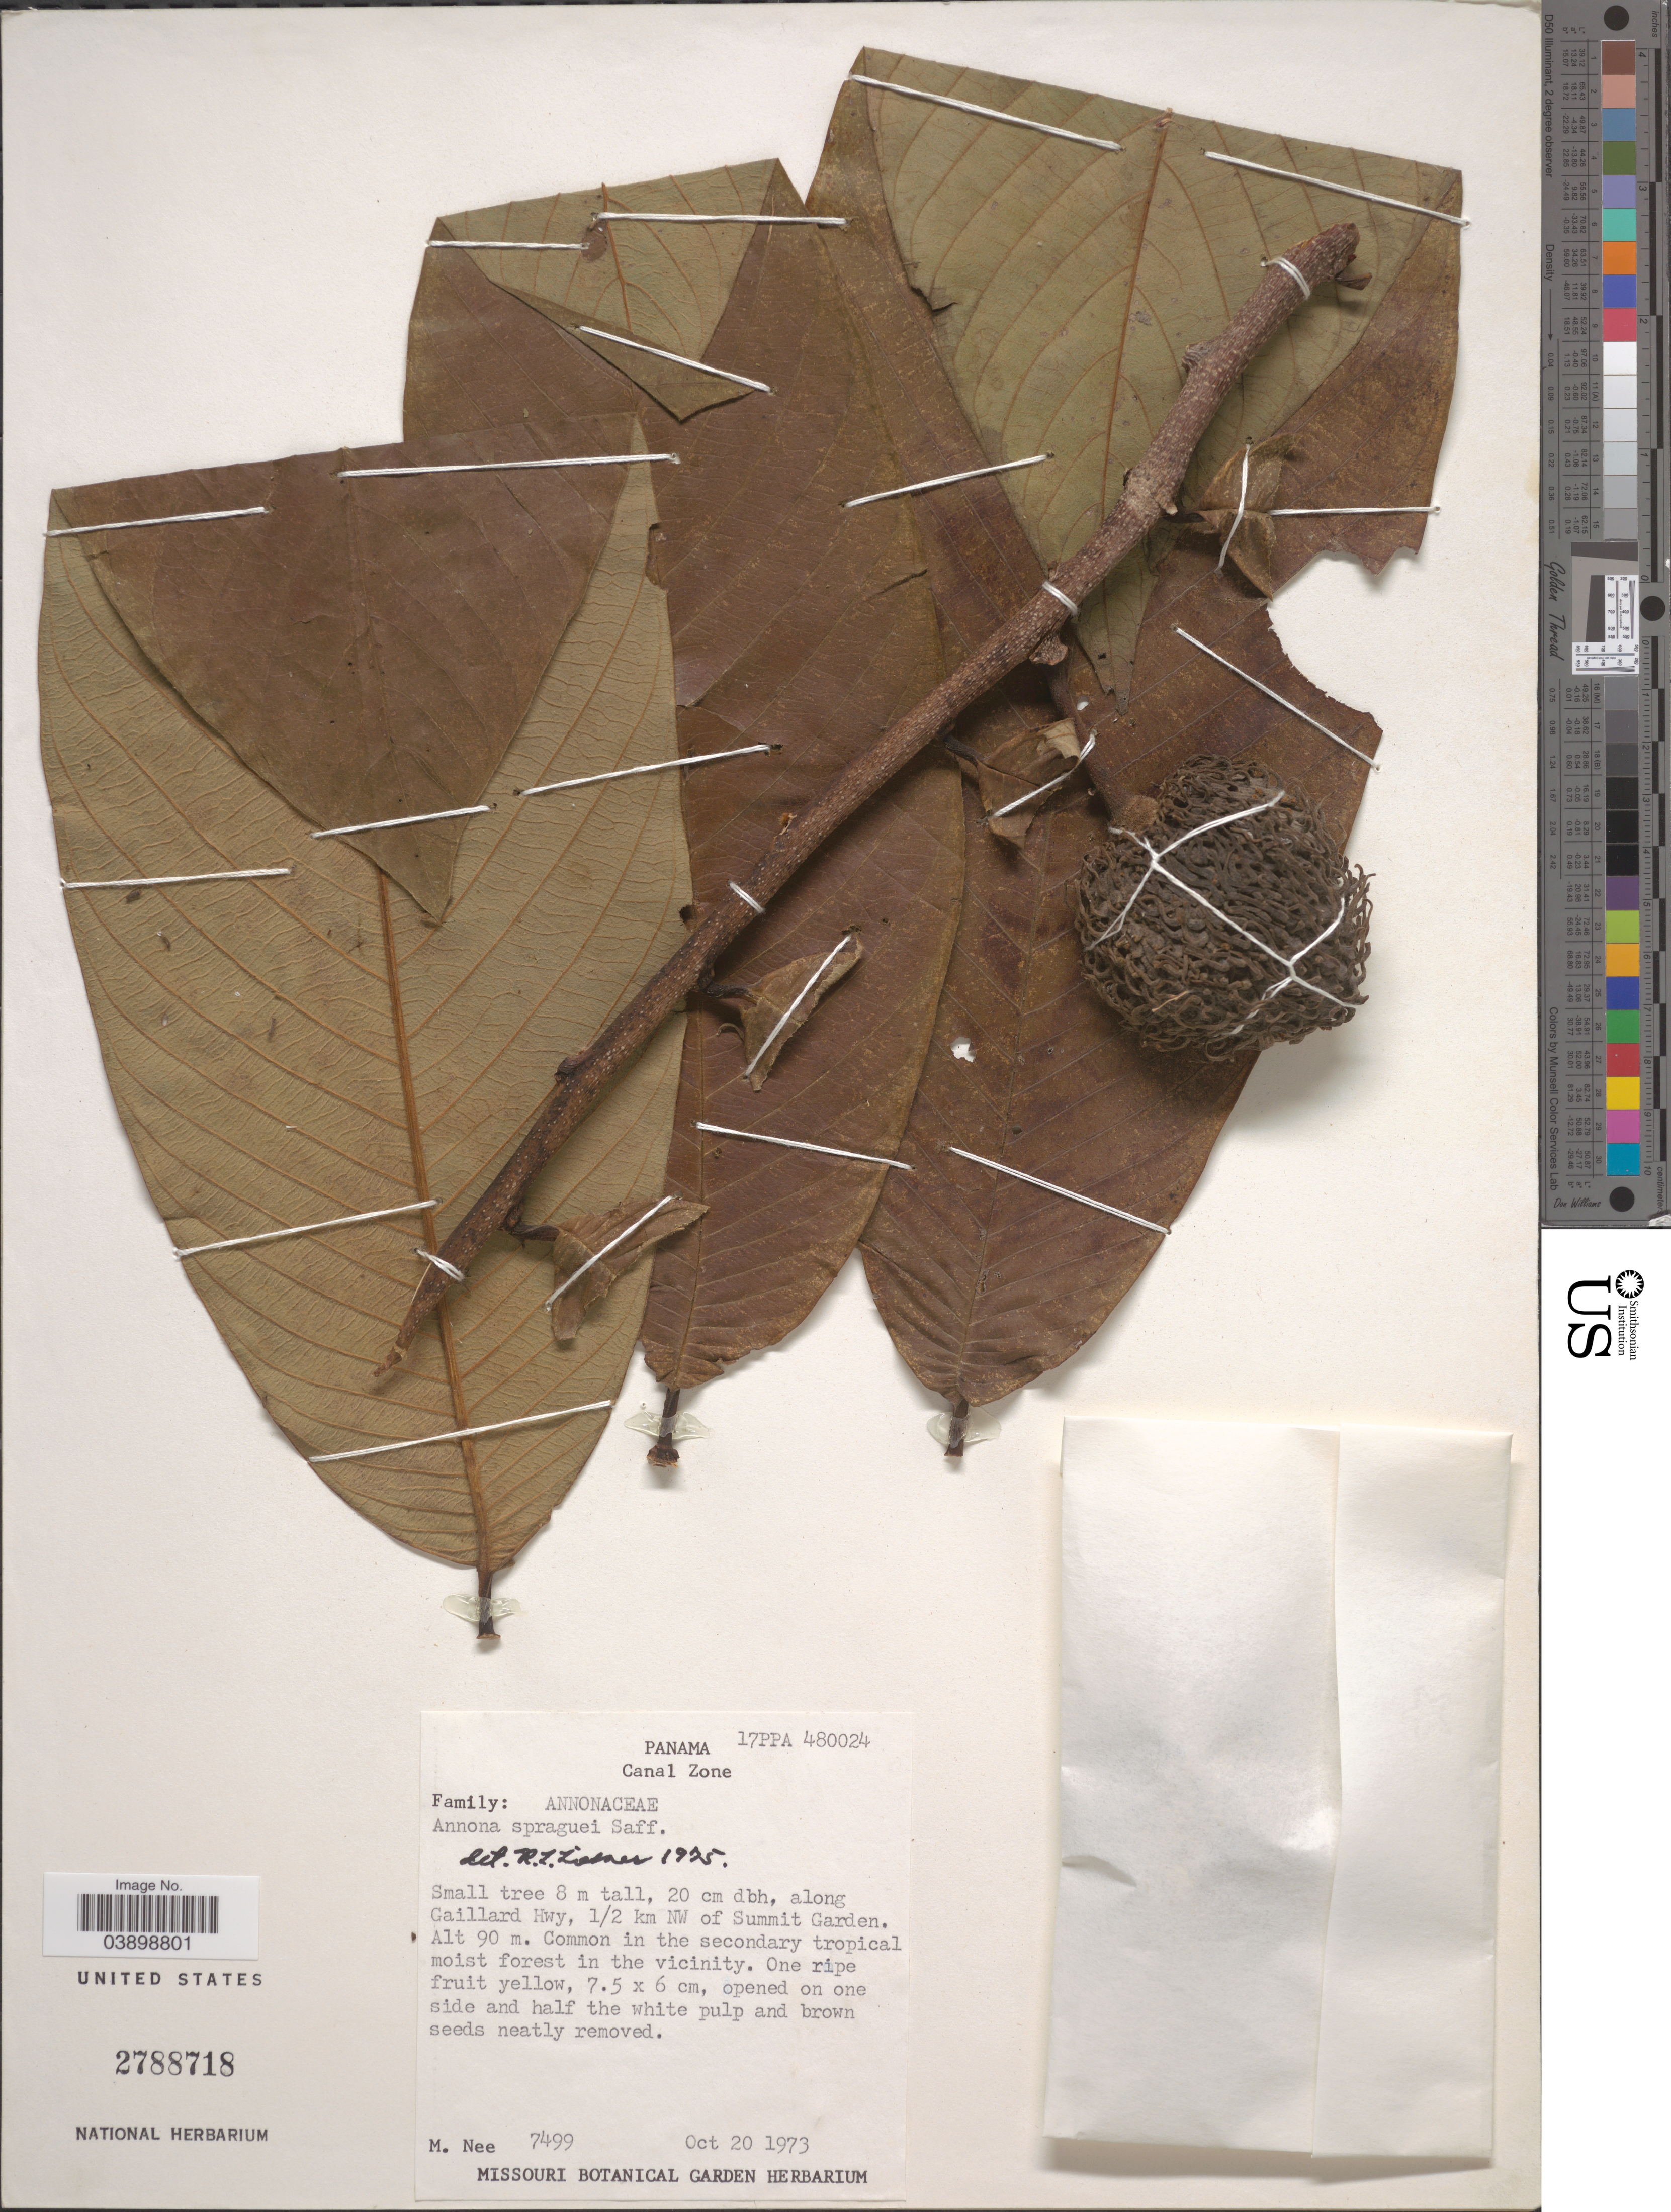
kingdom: Plantae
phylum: Tracheophyta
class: Magnoliopsida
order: Magnoliales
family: Annonaceae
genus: Annona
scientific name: Annona spraguei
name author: Saff.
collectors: M. Nee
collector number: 7499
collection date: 1973-10-20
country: Panama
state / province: Colón / Panamá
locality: Canal Zone. Along Gaillard Hwy, 1/2 km NW of Summit Garden.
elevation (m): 90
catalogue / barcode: US 2788718